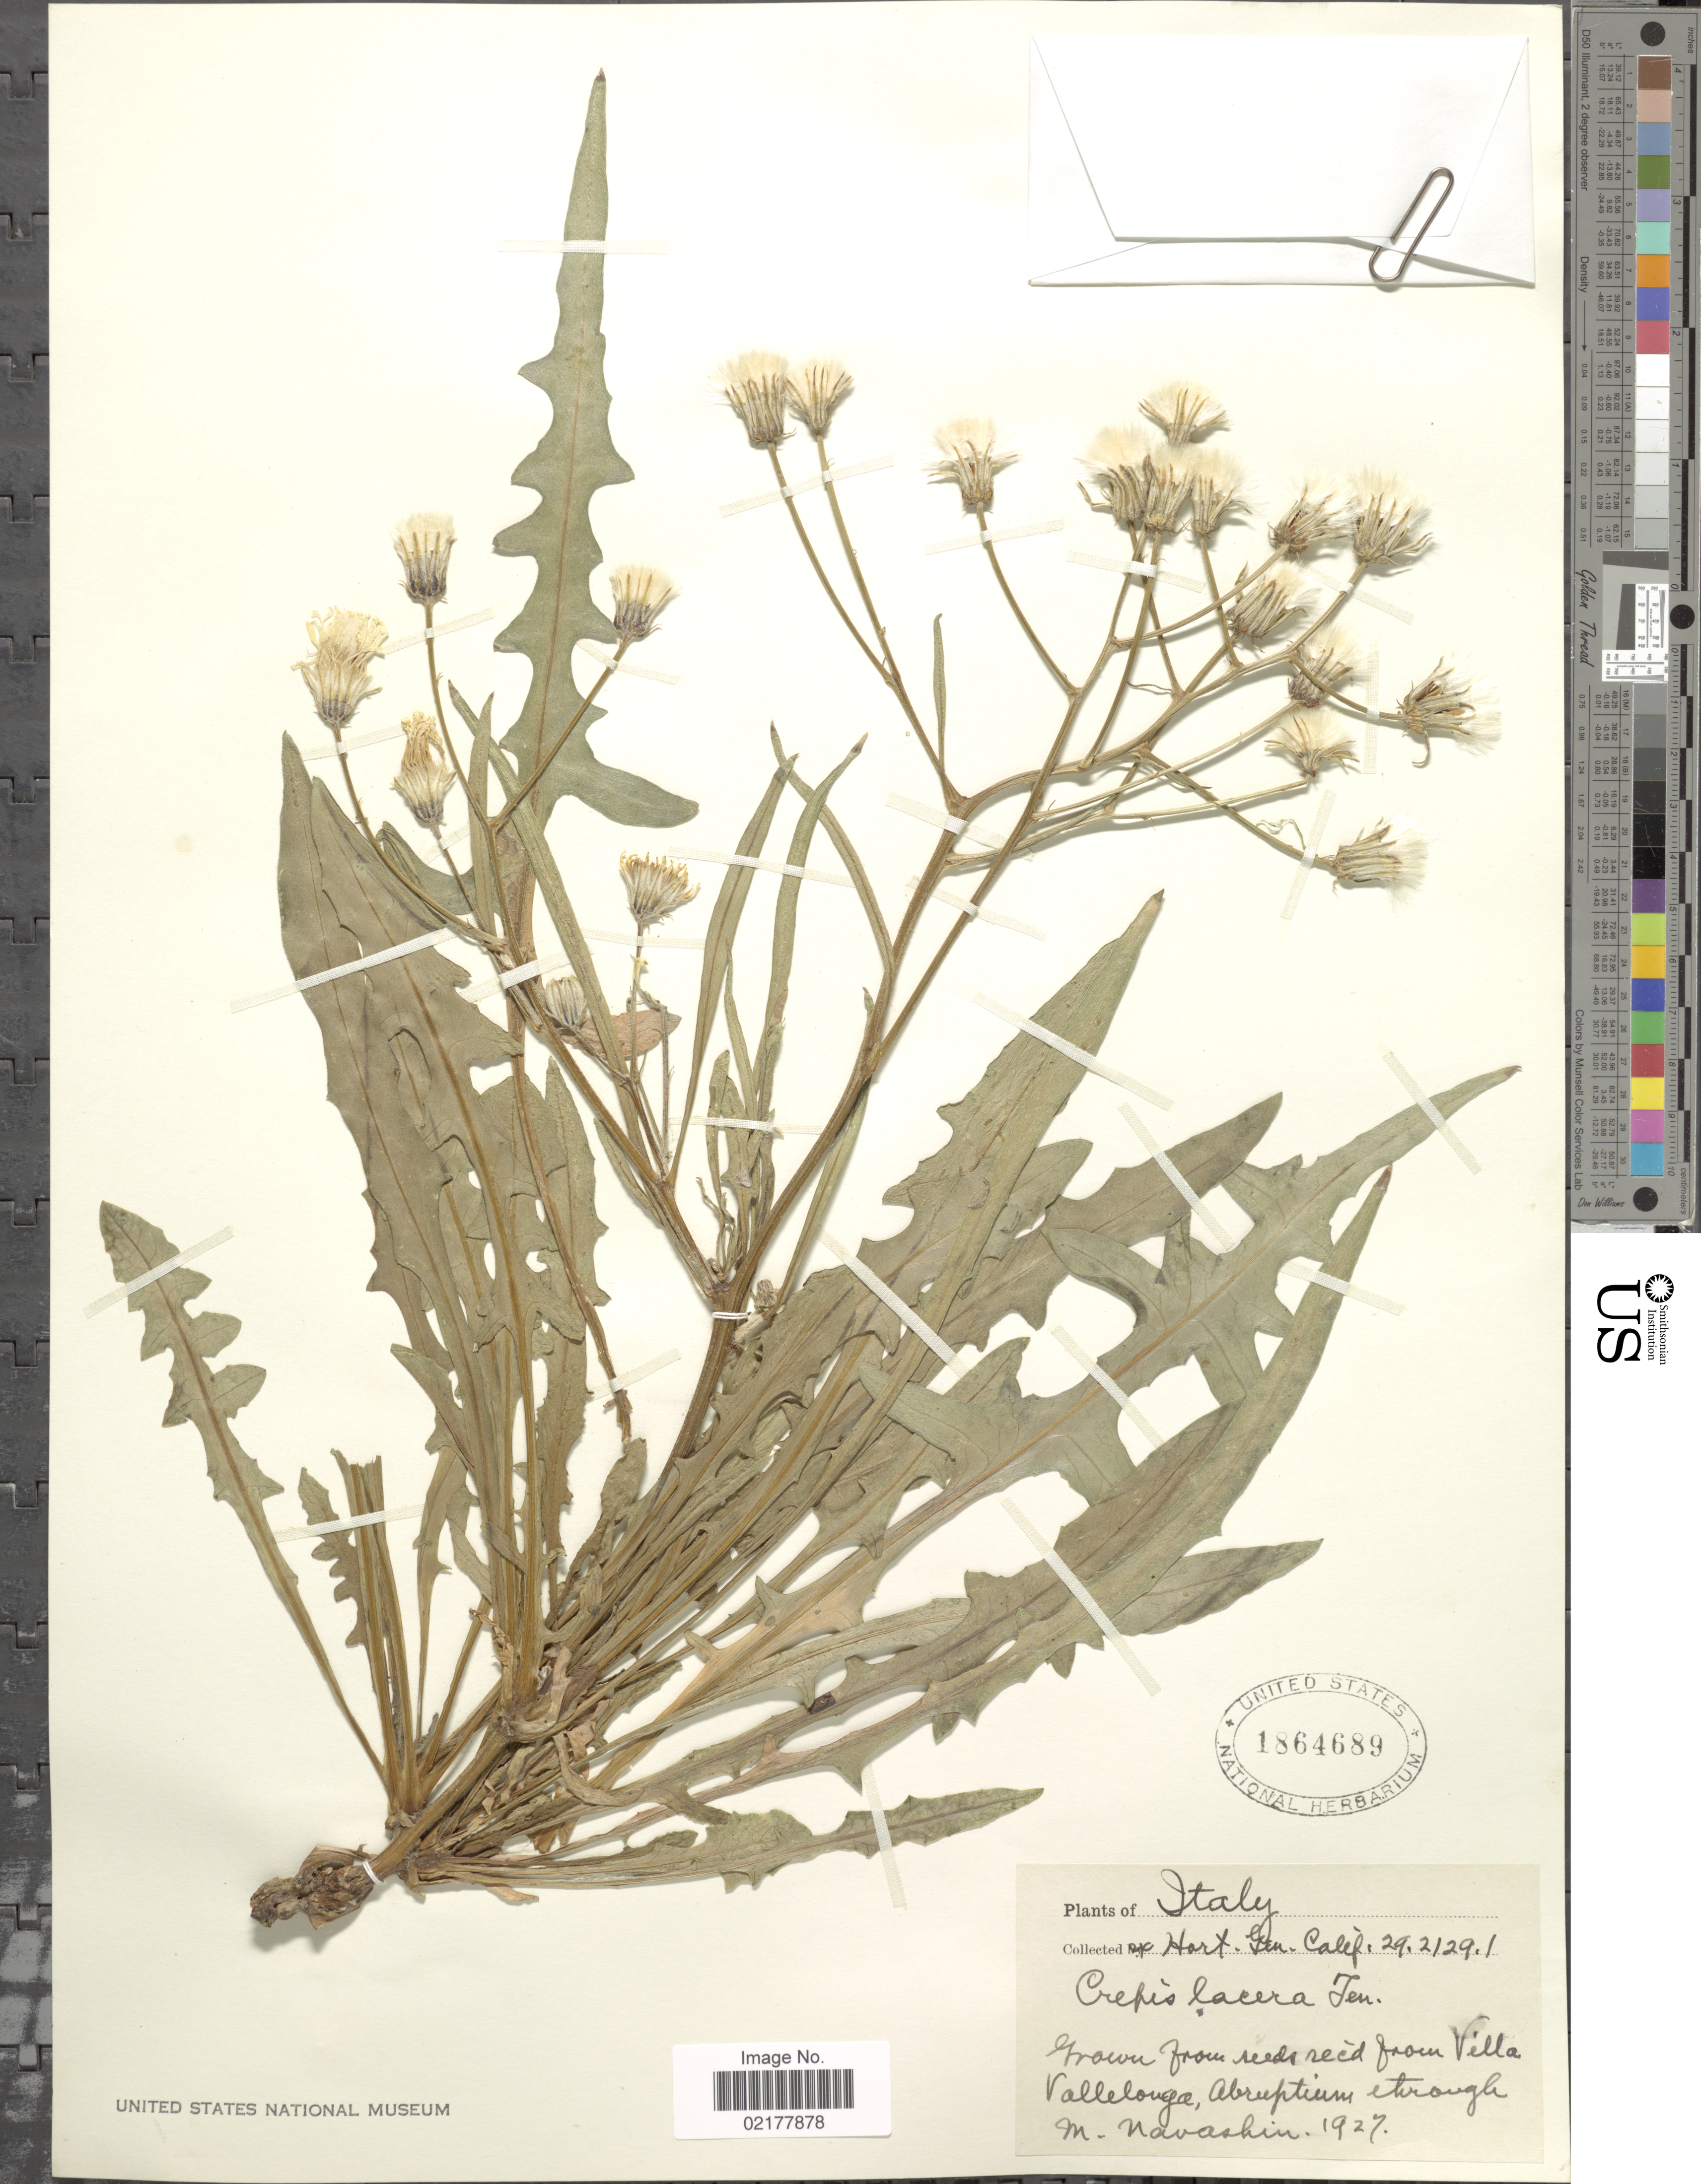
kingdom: Plantae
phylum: Tracheophyta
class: Magnoliopsida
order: Asterales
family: Asteraceae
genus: Crepis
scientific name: Crepis lacera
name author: Ten.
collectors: Hort. Gen. Calif.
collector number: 2921291?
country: Italy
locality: Italy [unsure placement]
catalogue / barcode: US 1864689